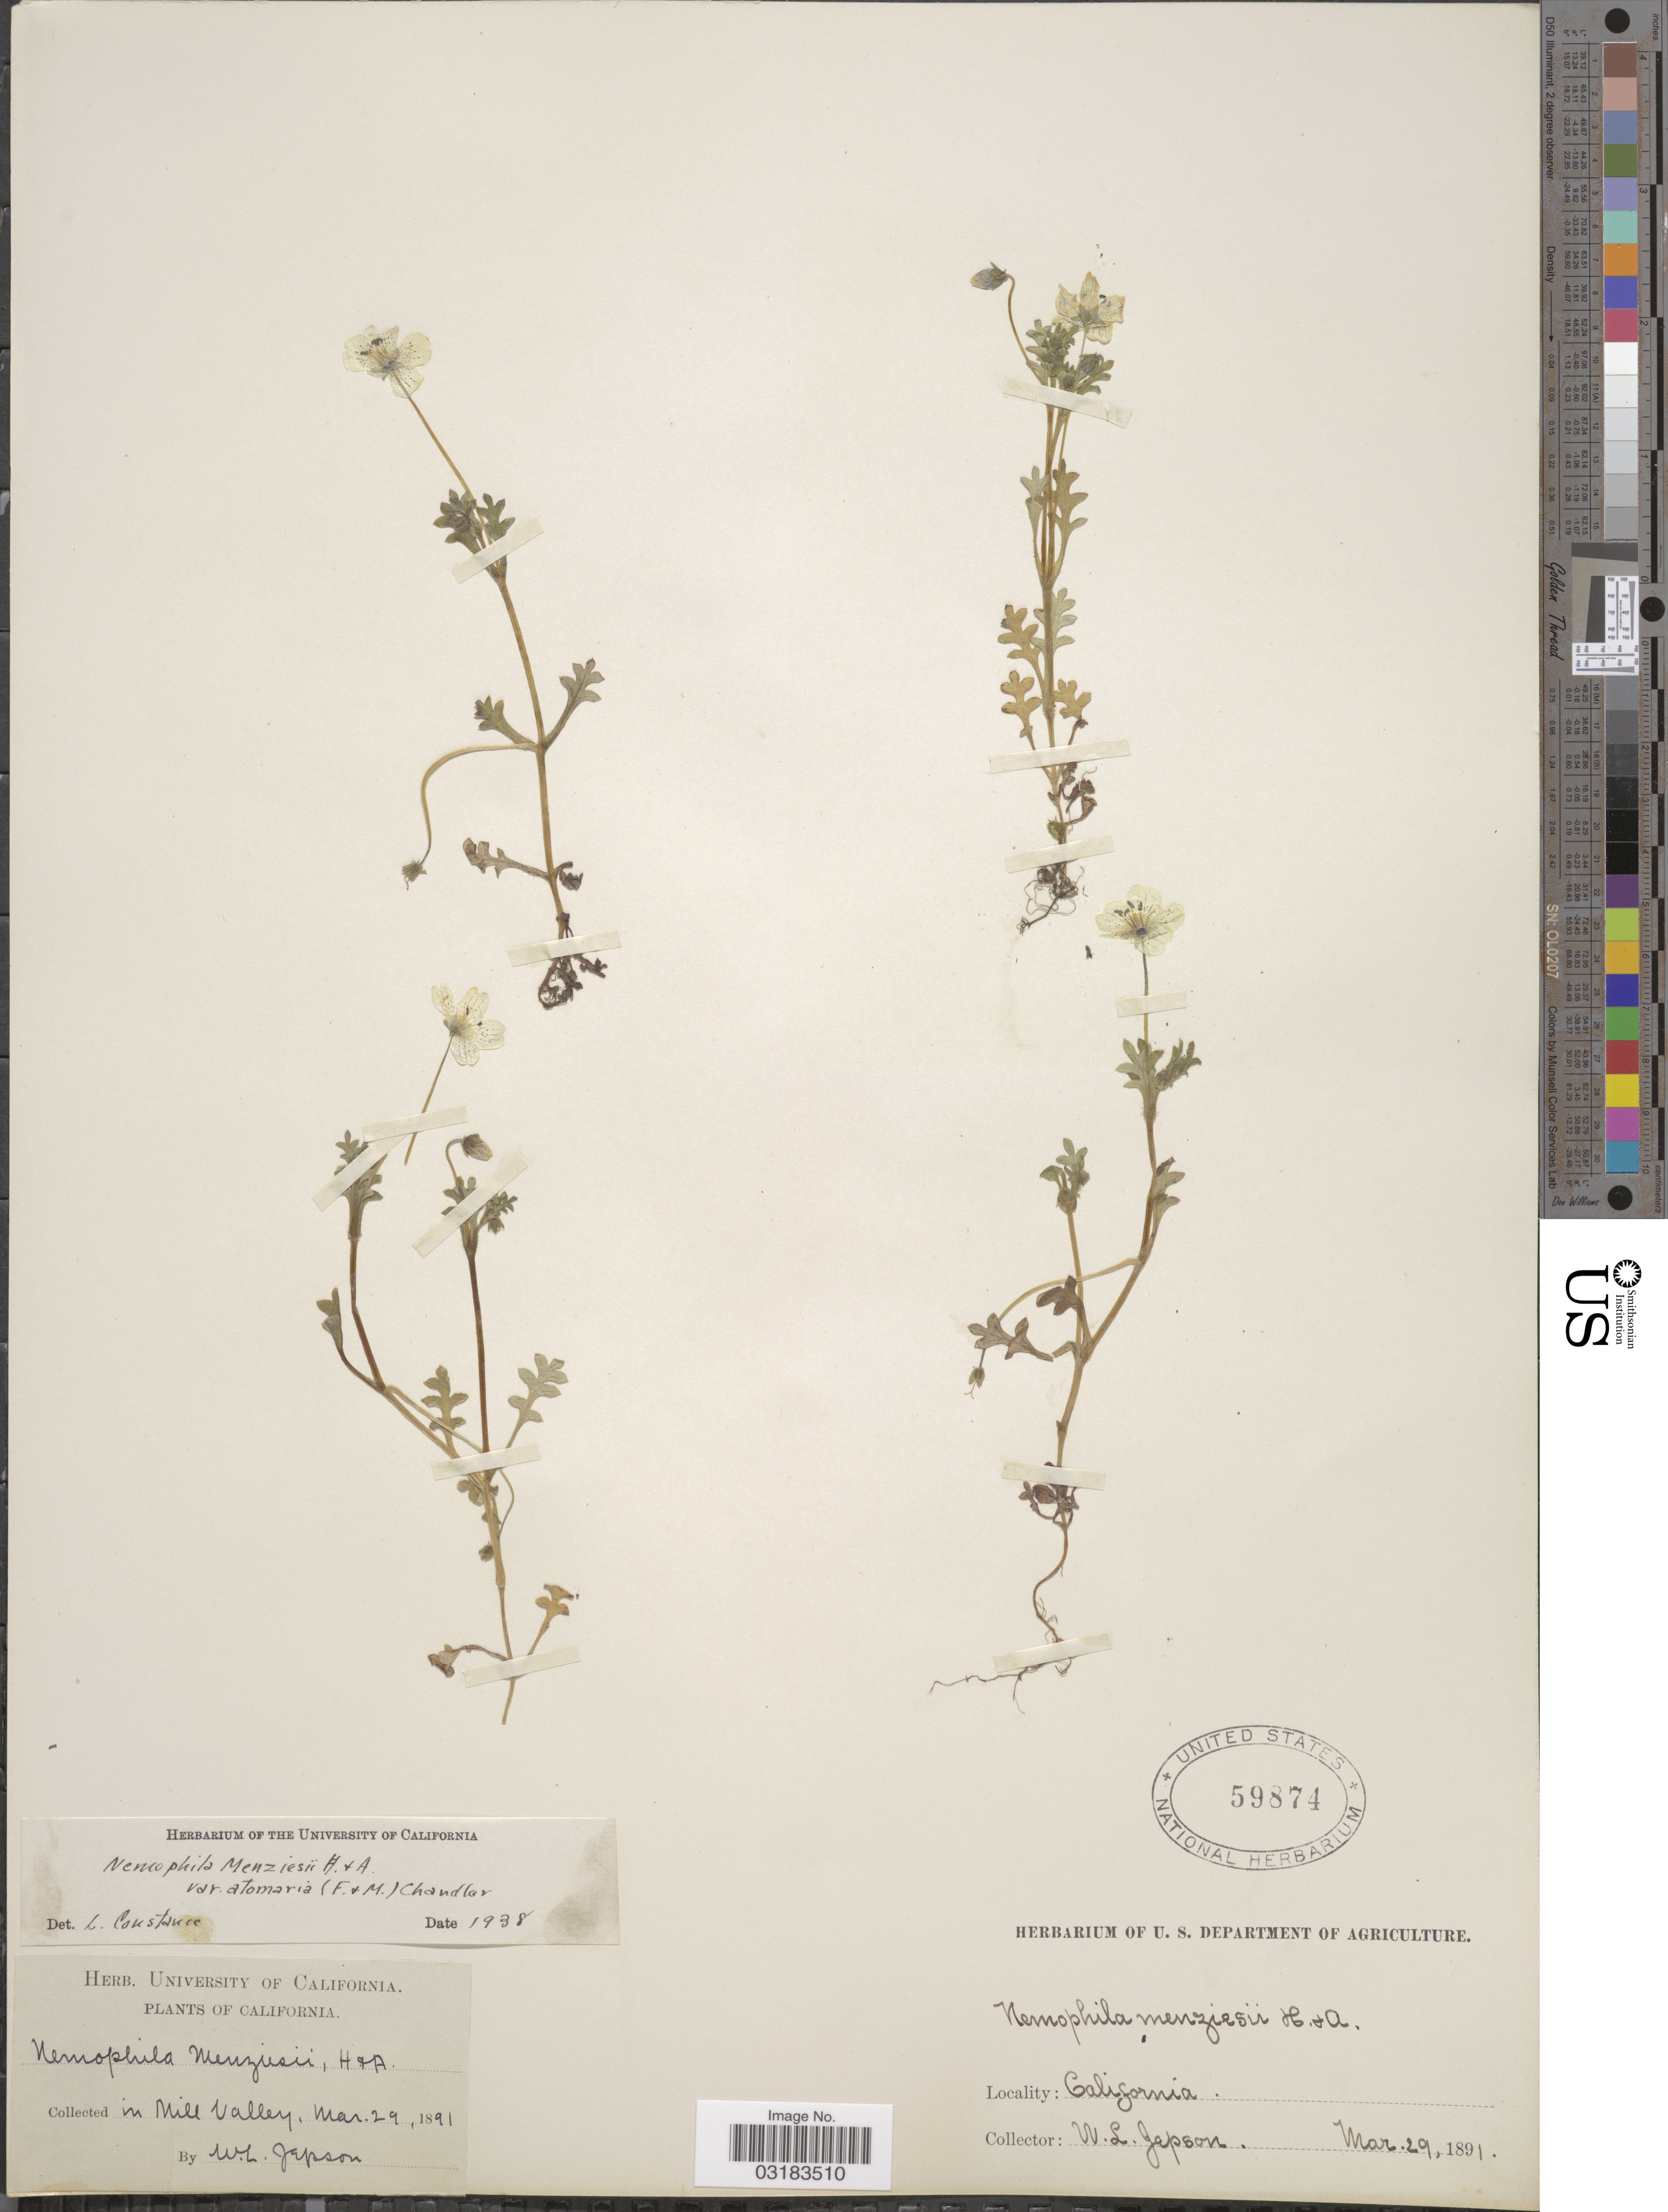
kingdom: Plantae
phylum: Tracheophyta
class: Magnoliopsida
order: Boraginales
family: Hydrophyllaceae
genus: Nemophila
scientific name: Nemophila menziesii var. atomaria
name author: (Fisch. & C.A. Mey.) H.P. Chandler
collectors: W. L. Jepson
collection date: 1891-03-29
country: United States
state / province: California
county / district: Marin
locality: In Mill Valley.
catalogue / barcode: US 59874